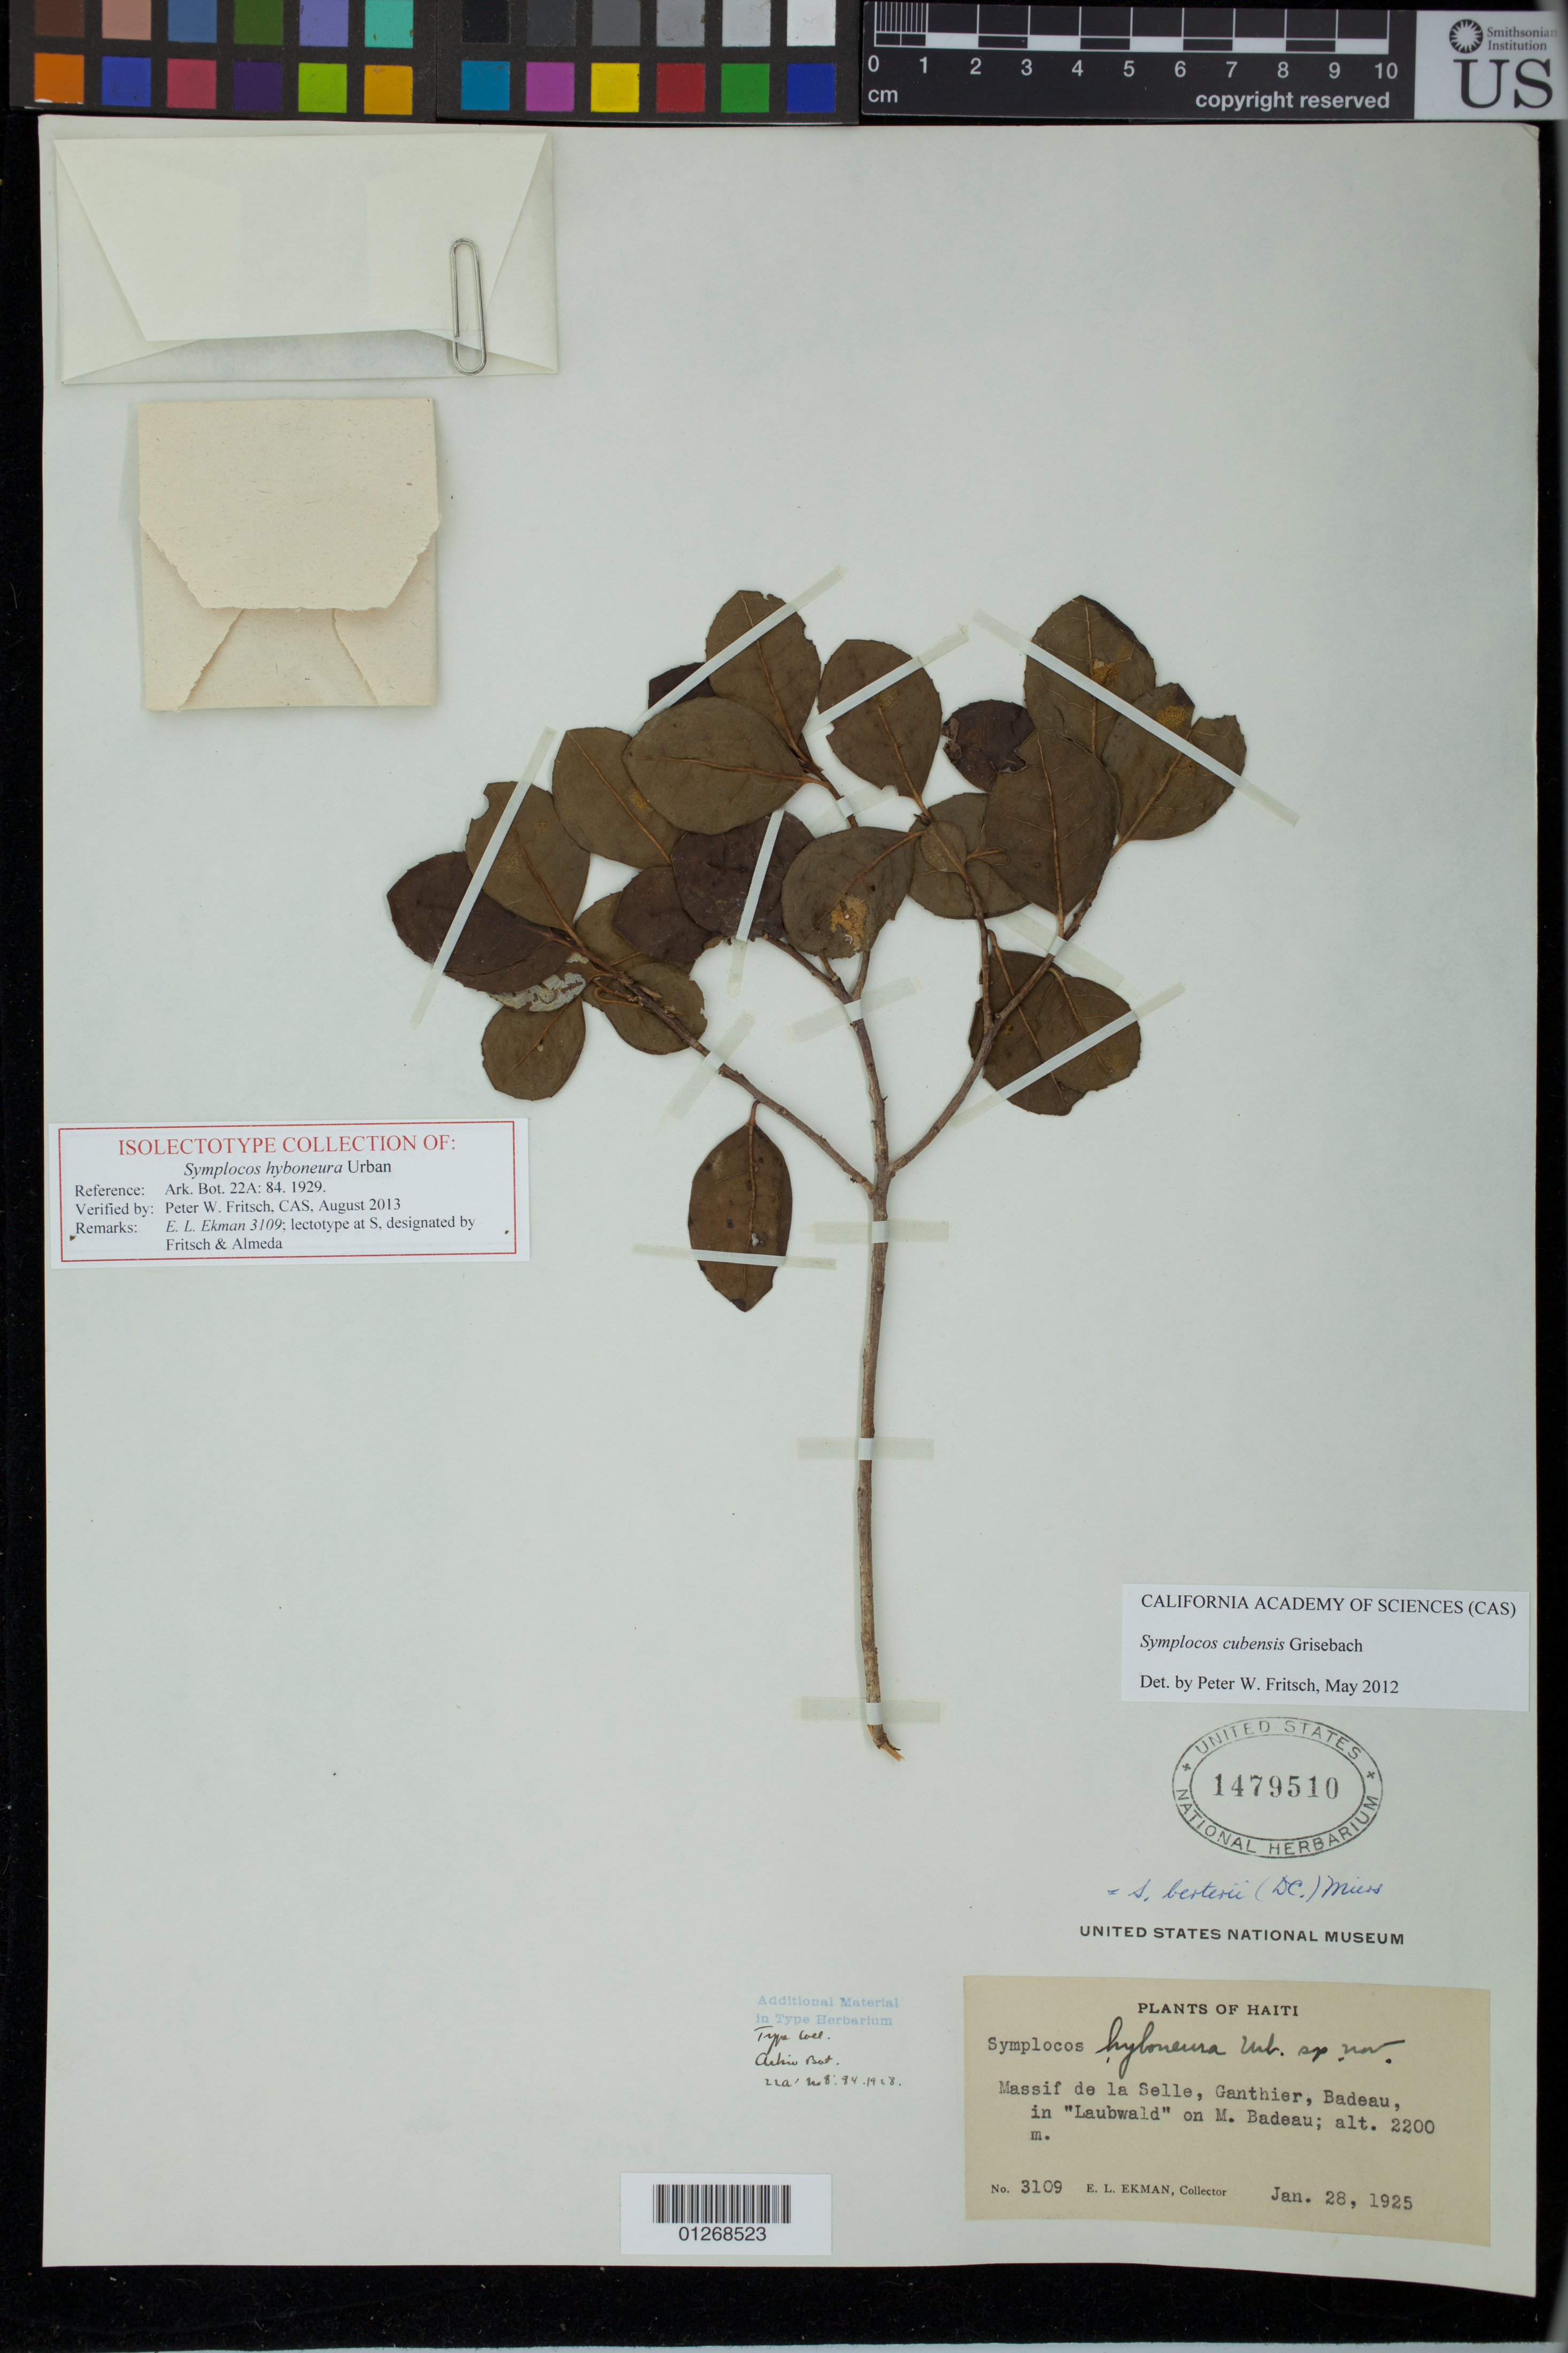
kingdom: Plantae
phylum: Tracheophyta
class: Magnoliopsida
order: Ericales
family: Symplocaceae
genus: Symplocos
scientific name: Symplocos hyboneura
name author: Urb.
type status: Isotype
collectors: E. L. Ekman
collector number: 3109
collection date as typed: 28 Jan 1925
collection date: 1925-01-28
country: Haiti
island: Hispaniola Island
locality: Massif de la Selle, Ganthier, Badeau, in "Laubwald" on M. Badeau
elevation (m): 2200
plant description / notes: Specimen annotated as "isolectotype collection" by P.W. Fritsch (2013), "designated by Fritsch & Almeda" but no publication cited.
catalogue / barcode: US 1479510